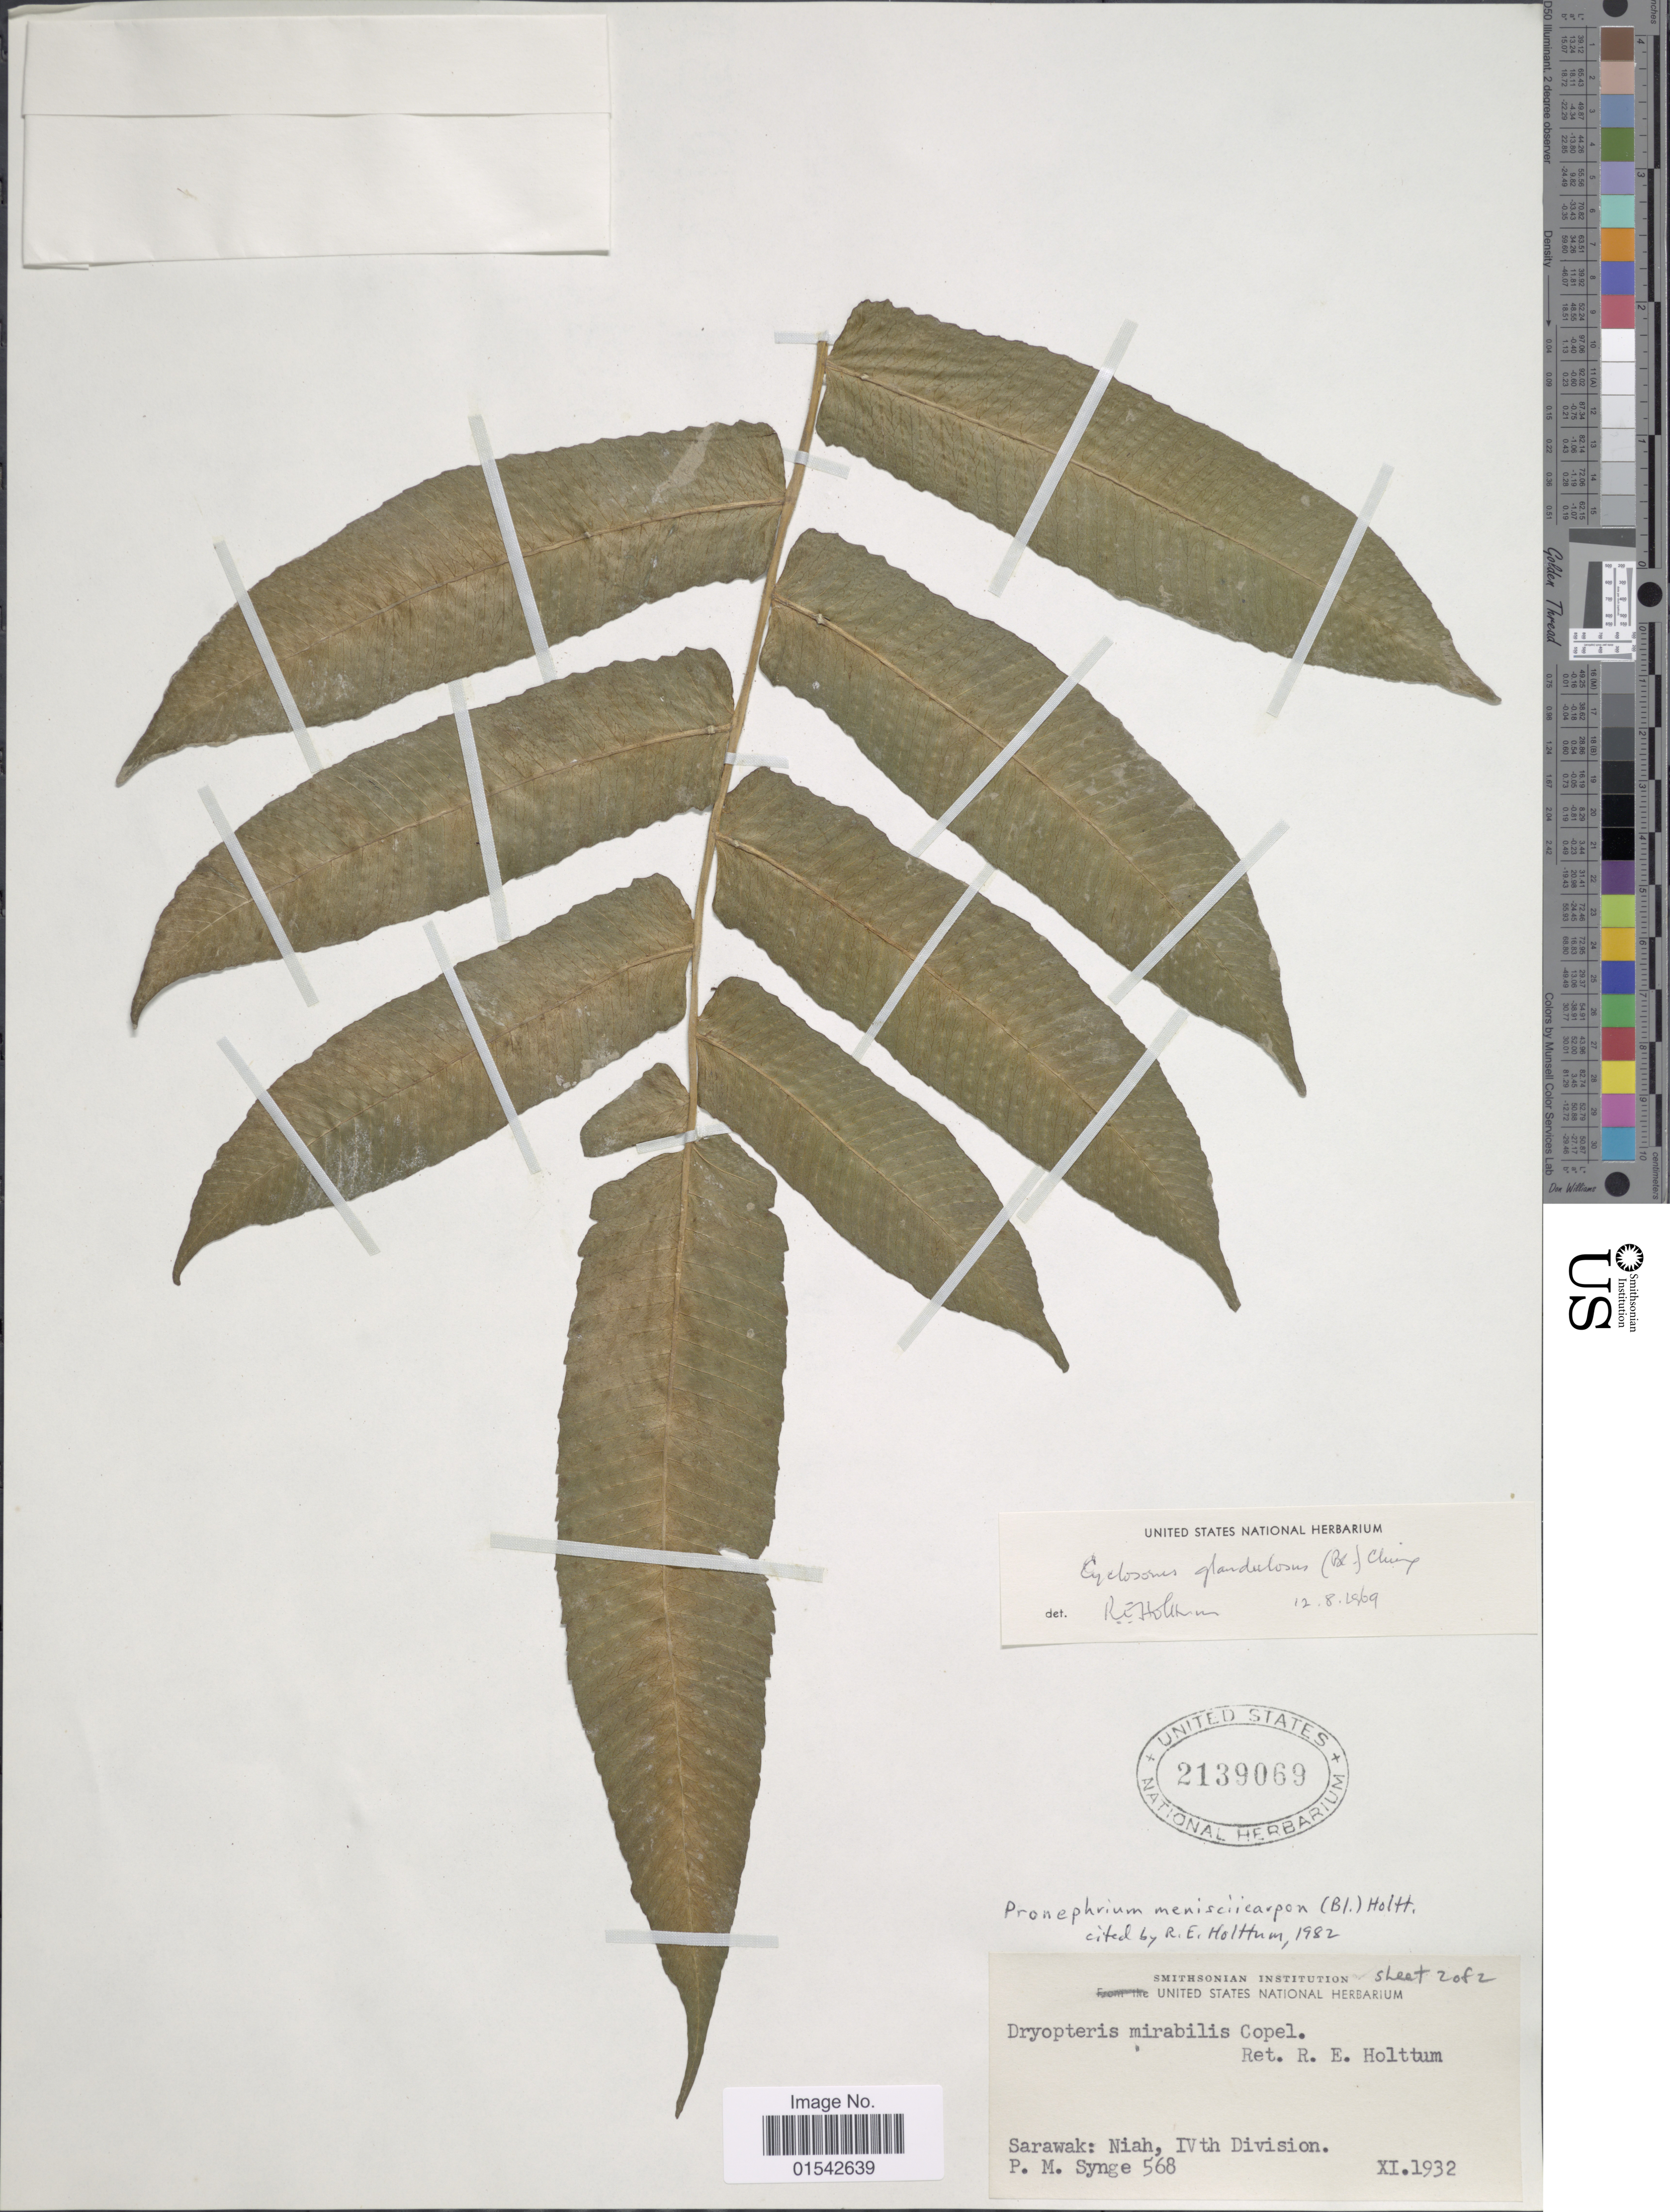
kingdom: Plantae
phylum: Tracheophyta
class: Polypodiopsida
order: Polypodiales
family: Thelypteridaceae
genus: Cyclosorus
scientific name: Cyclosorus menisciicarpus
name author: (Blume) Holttum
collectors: P. Synge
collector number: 568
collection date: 1932-11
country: Malaysia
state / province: Sarawak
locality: Niah, IVth Division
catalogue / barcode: US 2139069